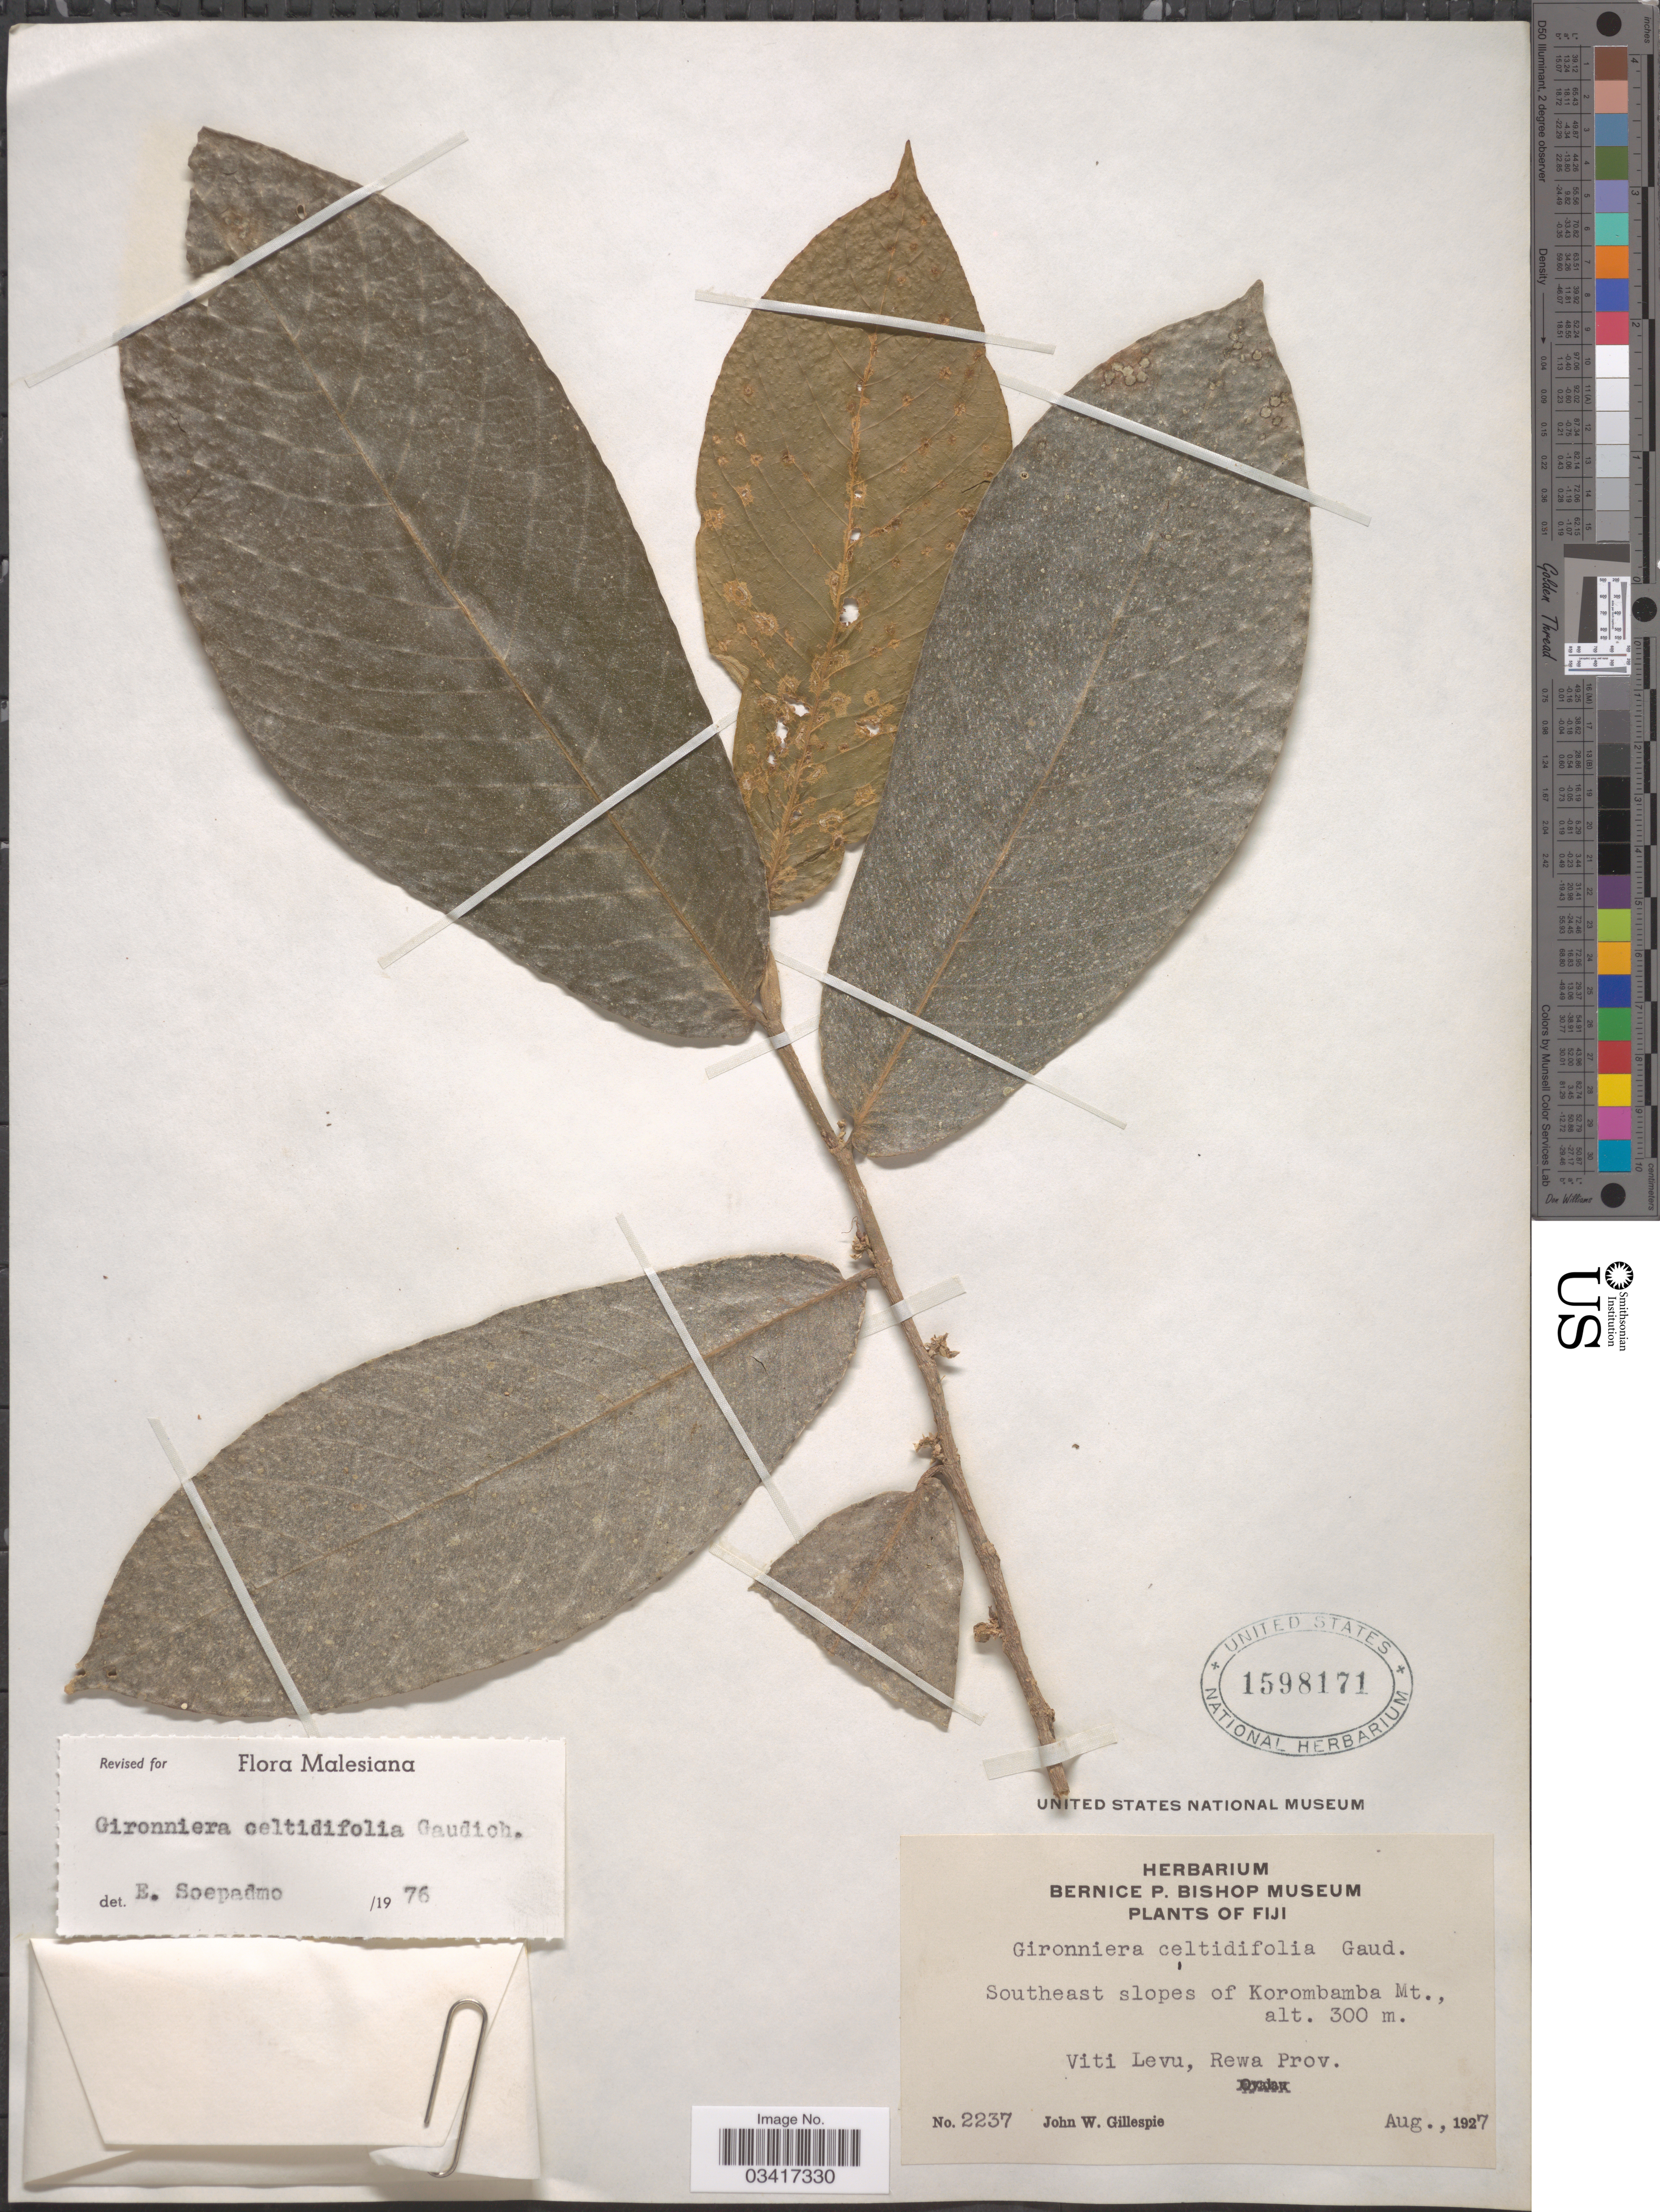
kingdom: Plantae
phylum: Tracheophyta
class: Magnoliopsida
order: Rosales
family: Cannabaceae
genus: Gironniera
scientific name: Gironniera celtidifolia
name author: Gaudich.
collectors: J. W. Gillespie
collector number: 2237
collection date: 1927-08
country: Fiji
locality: Southeast slopes of Korombamba Mt., Viti Levu, Rewa Prov.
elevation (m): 300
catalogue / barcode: US 1598171